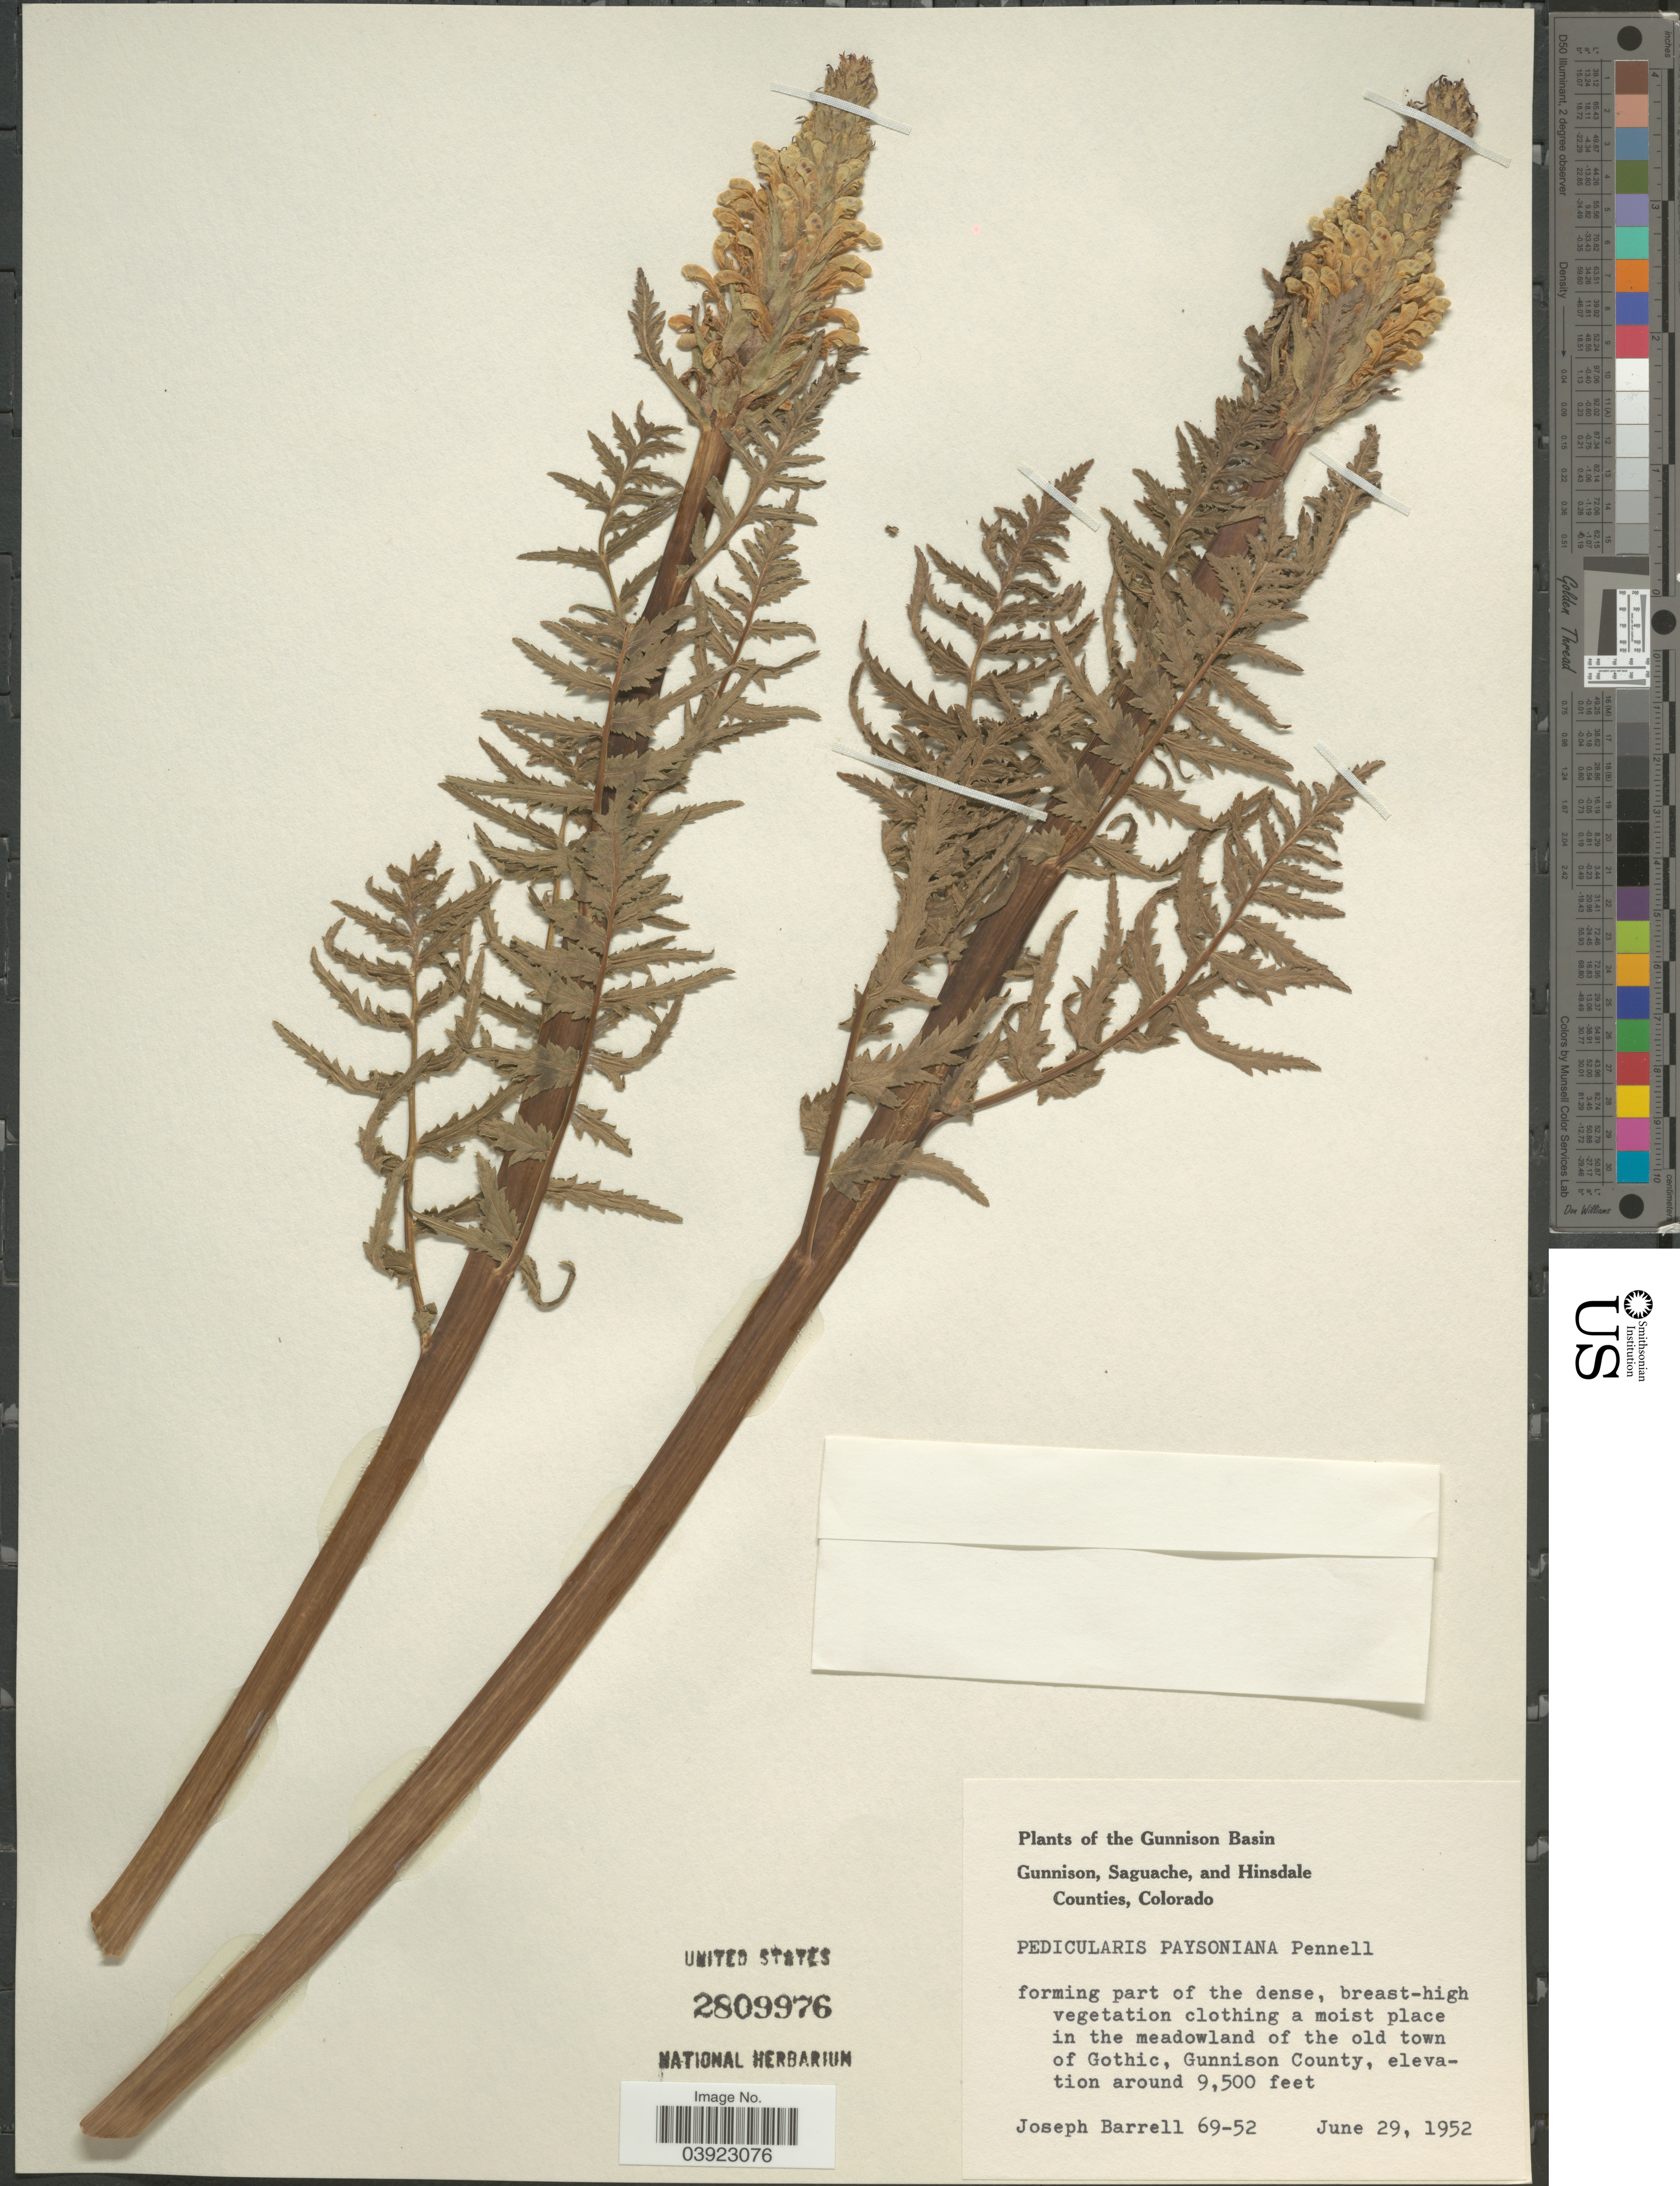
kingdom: Plantae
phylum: Tracheophyta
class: Magnoliopsida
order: Lamiales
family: Orobanchaceae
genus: Pedicularis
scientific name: Pedicularis paysoniana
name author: Pennell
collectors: J. Barrell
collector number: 69-52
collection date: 1952-06-29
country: United States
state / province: Colorado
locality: Gunnison Basin. Forming part of the dens, brest-high vegetation clothing a moist place in the meadowland of the old toen of Gothic, Gunnison County.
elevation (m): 2896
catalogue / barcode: US 2809976